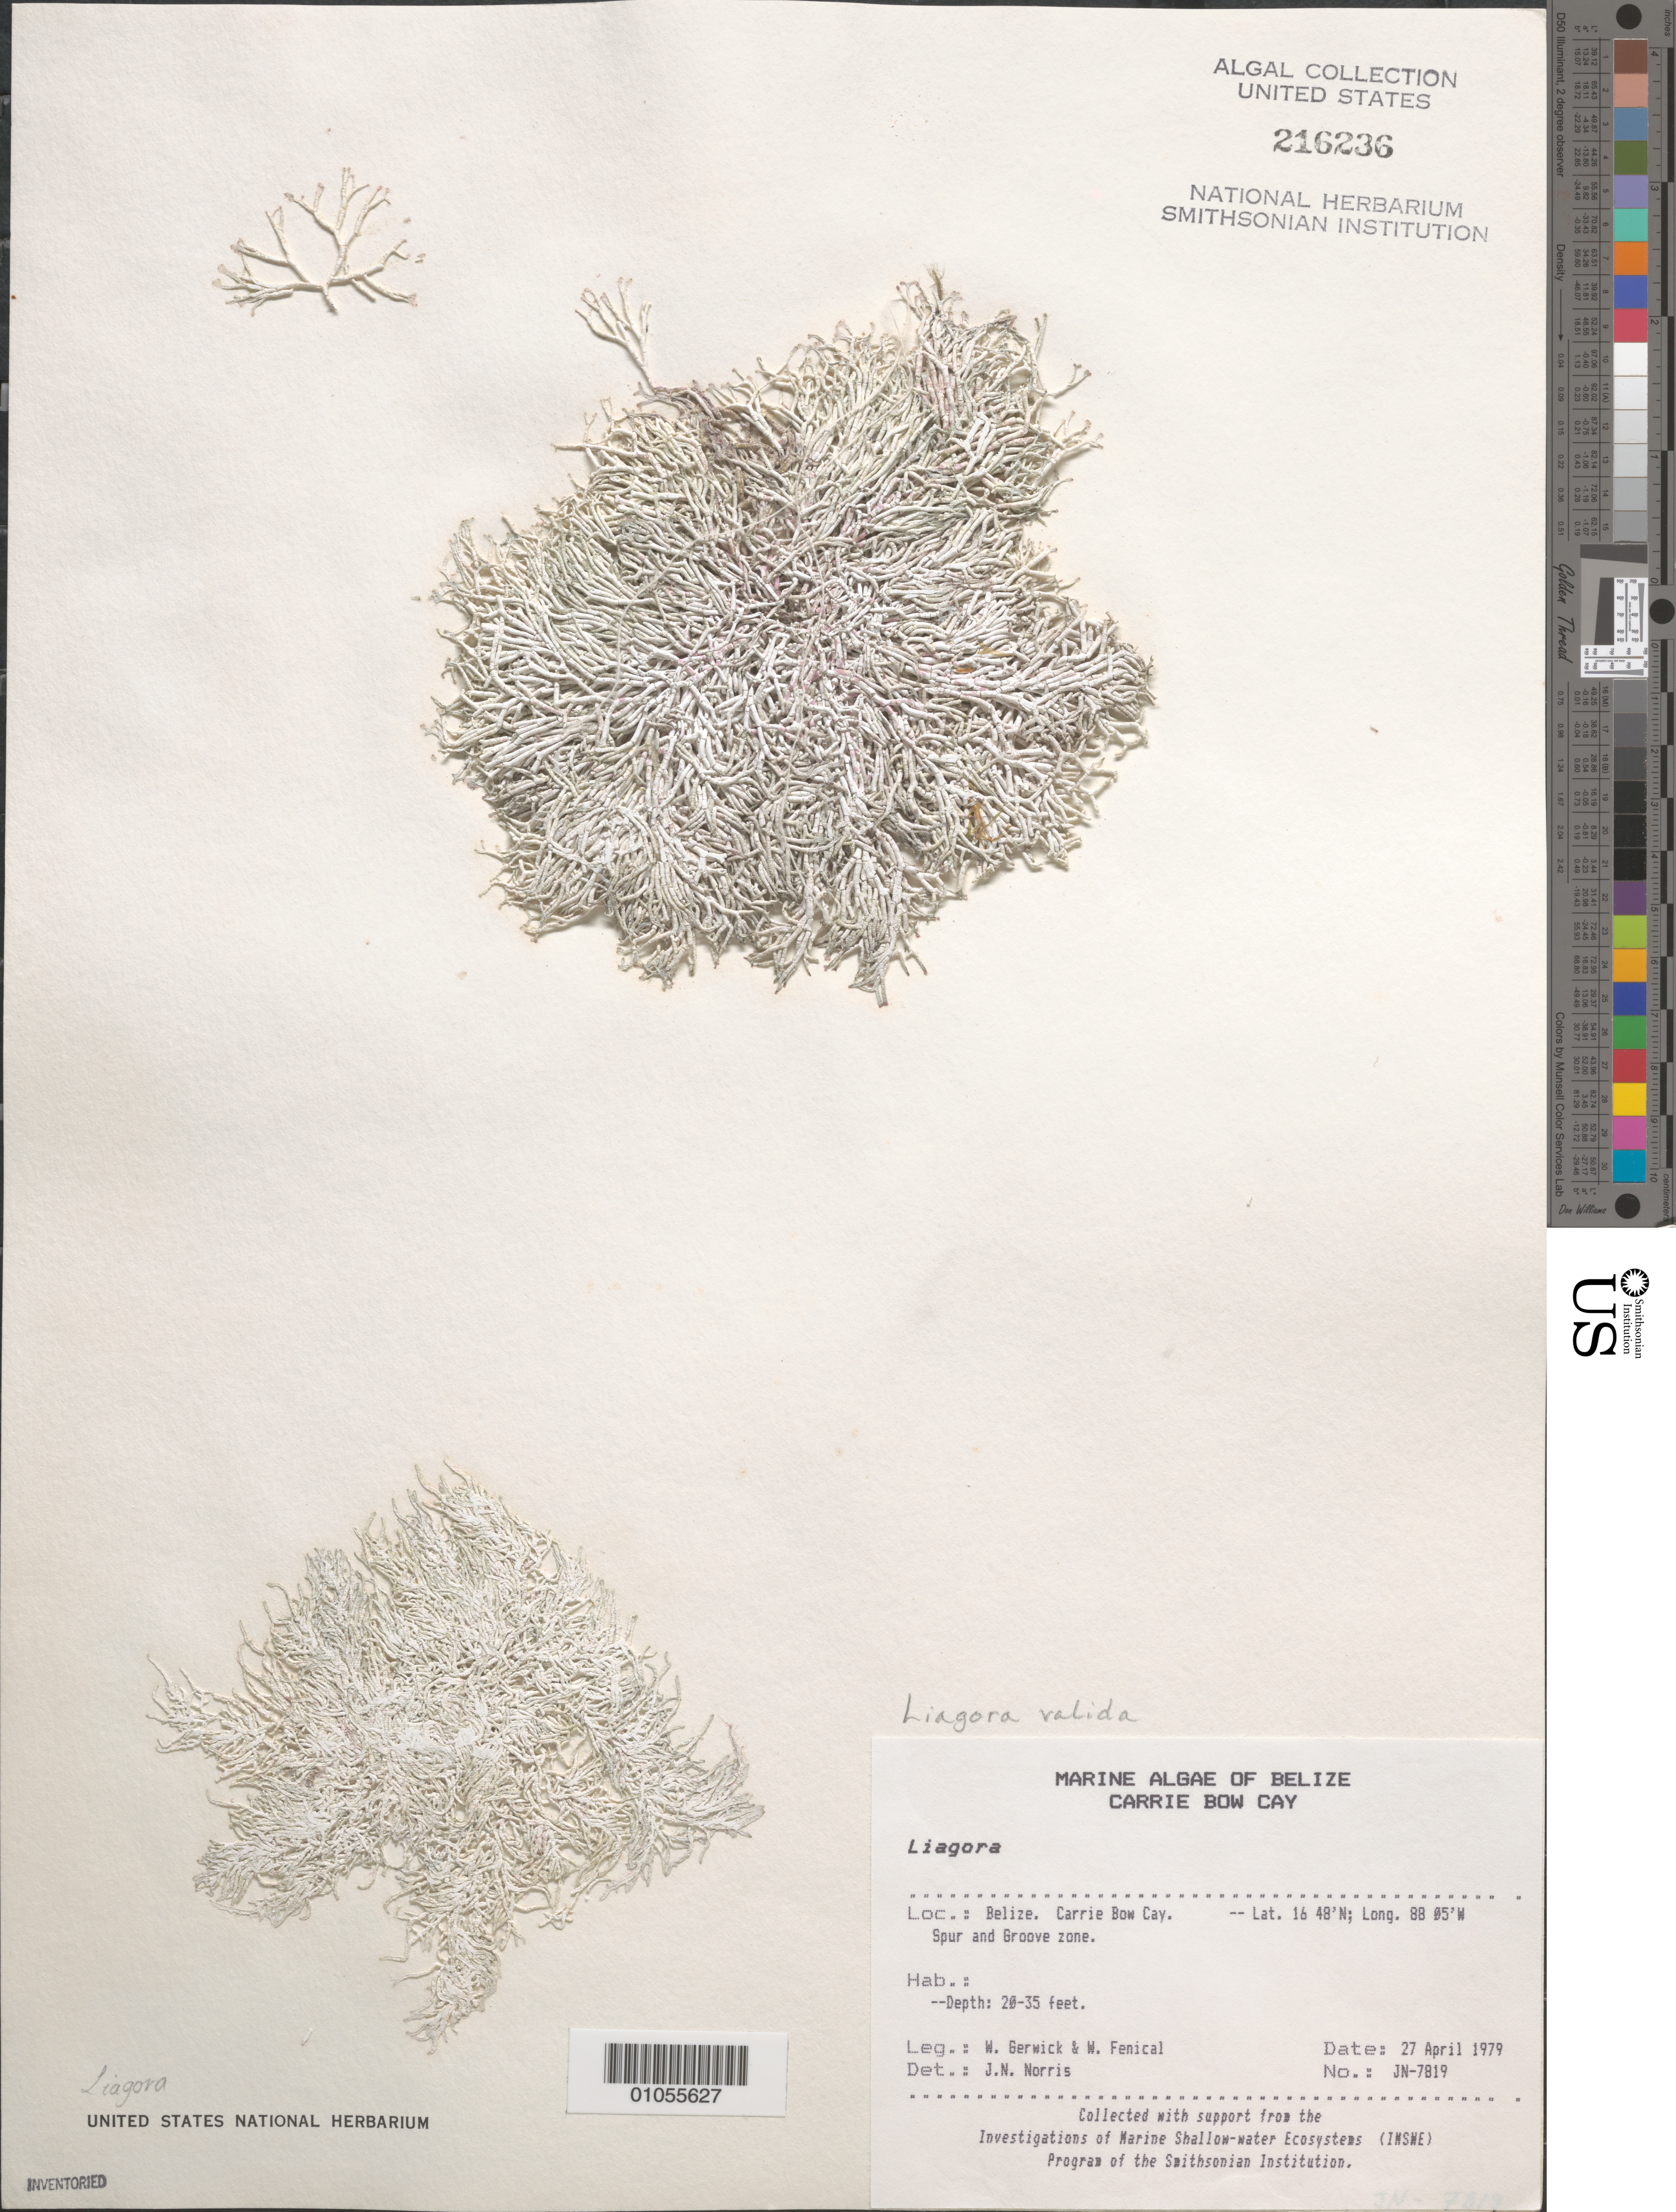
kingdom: Plantae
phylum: Rhodophyta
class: Florideophyceae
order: Nemaliales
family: Liagoraceae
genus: Titanophycus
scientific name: Titanophycus validus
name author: (Harv.) Huisman et al.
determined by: Algae name updating Project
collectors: W. Gerwick & W. Fenical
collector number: JN-7819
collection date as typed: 27 Apr 1979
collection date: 1979-04-27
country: Belize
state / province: Stann Creek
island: Carrie Bow Cay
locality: Spur and groove zone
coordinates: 16 48'N, 88 05'W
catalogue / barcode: US 216236